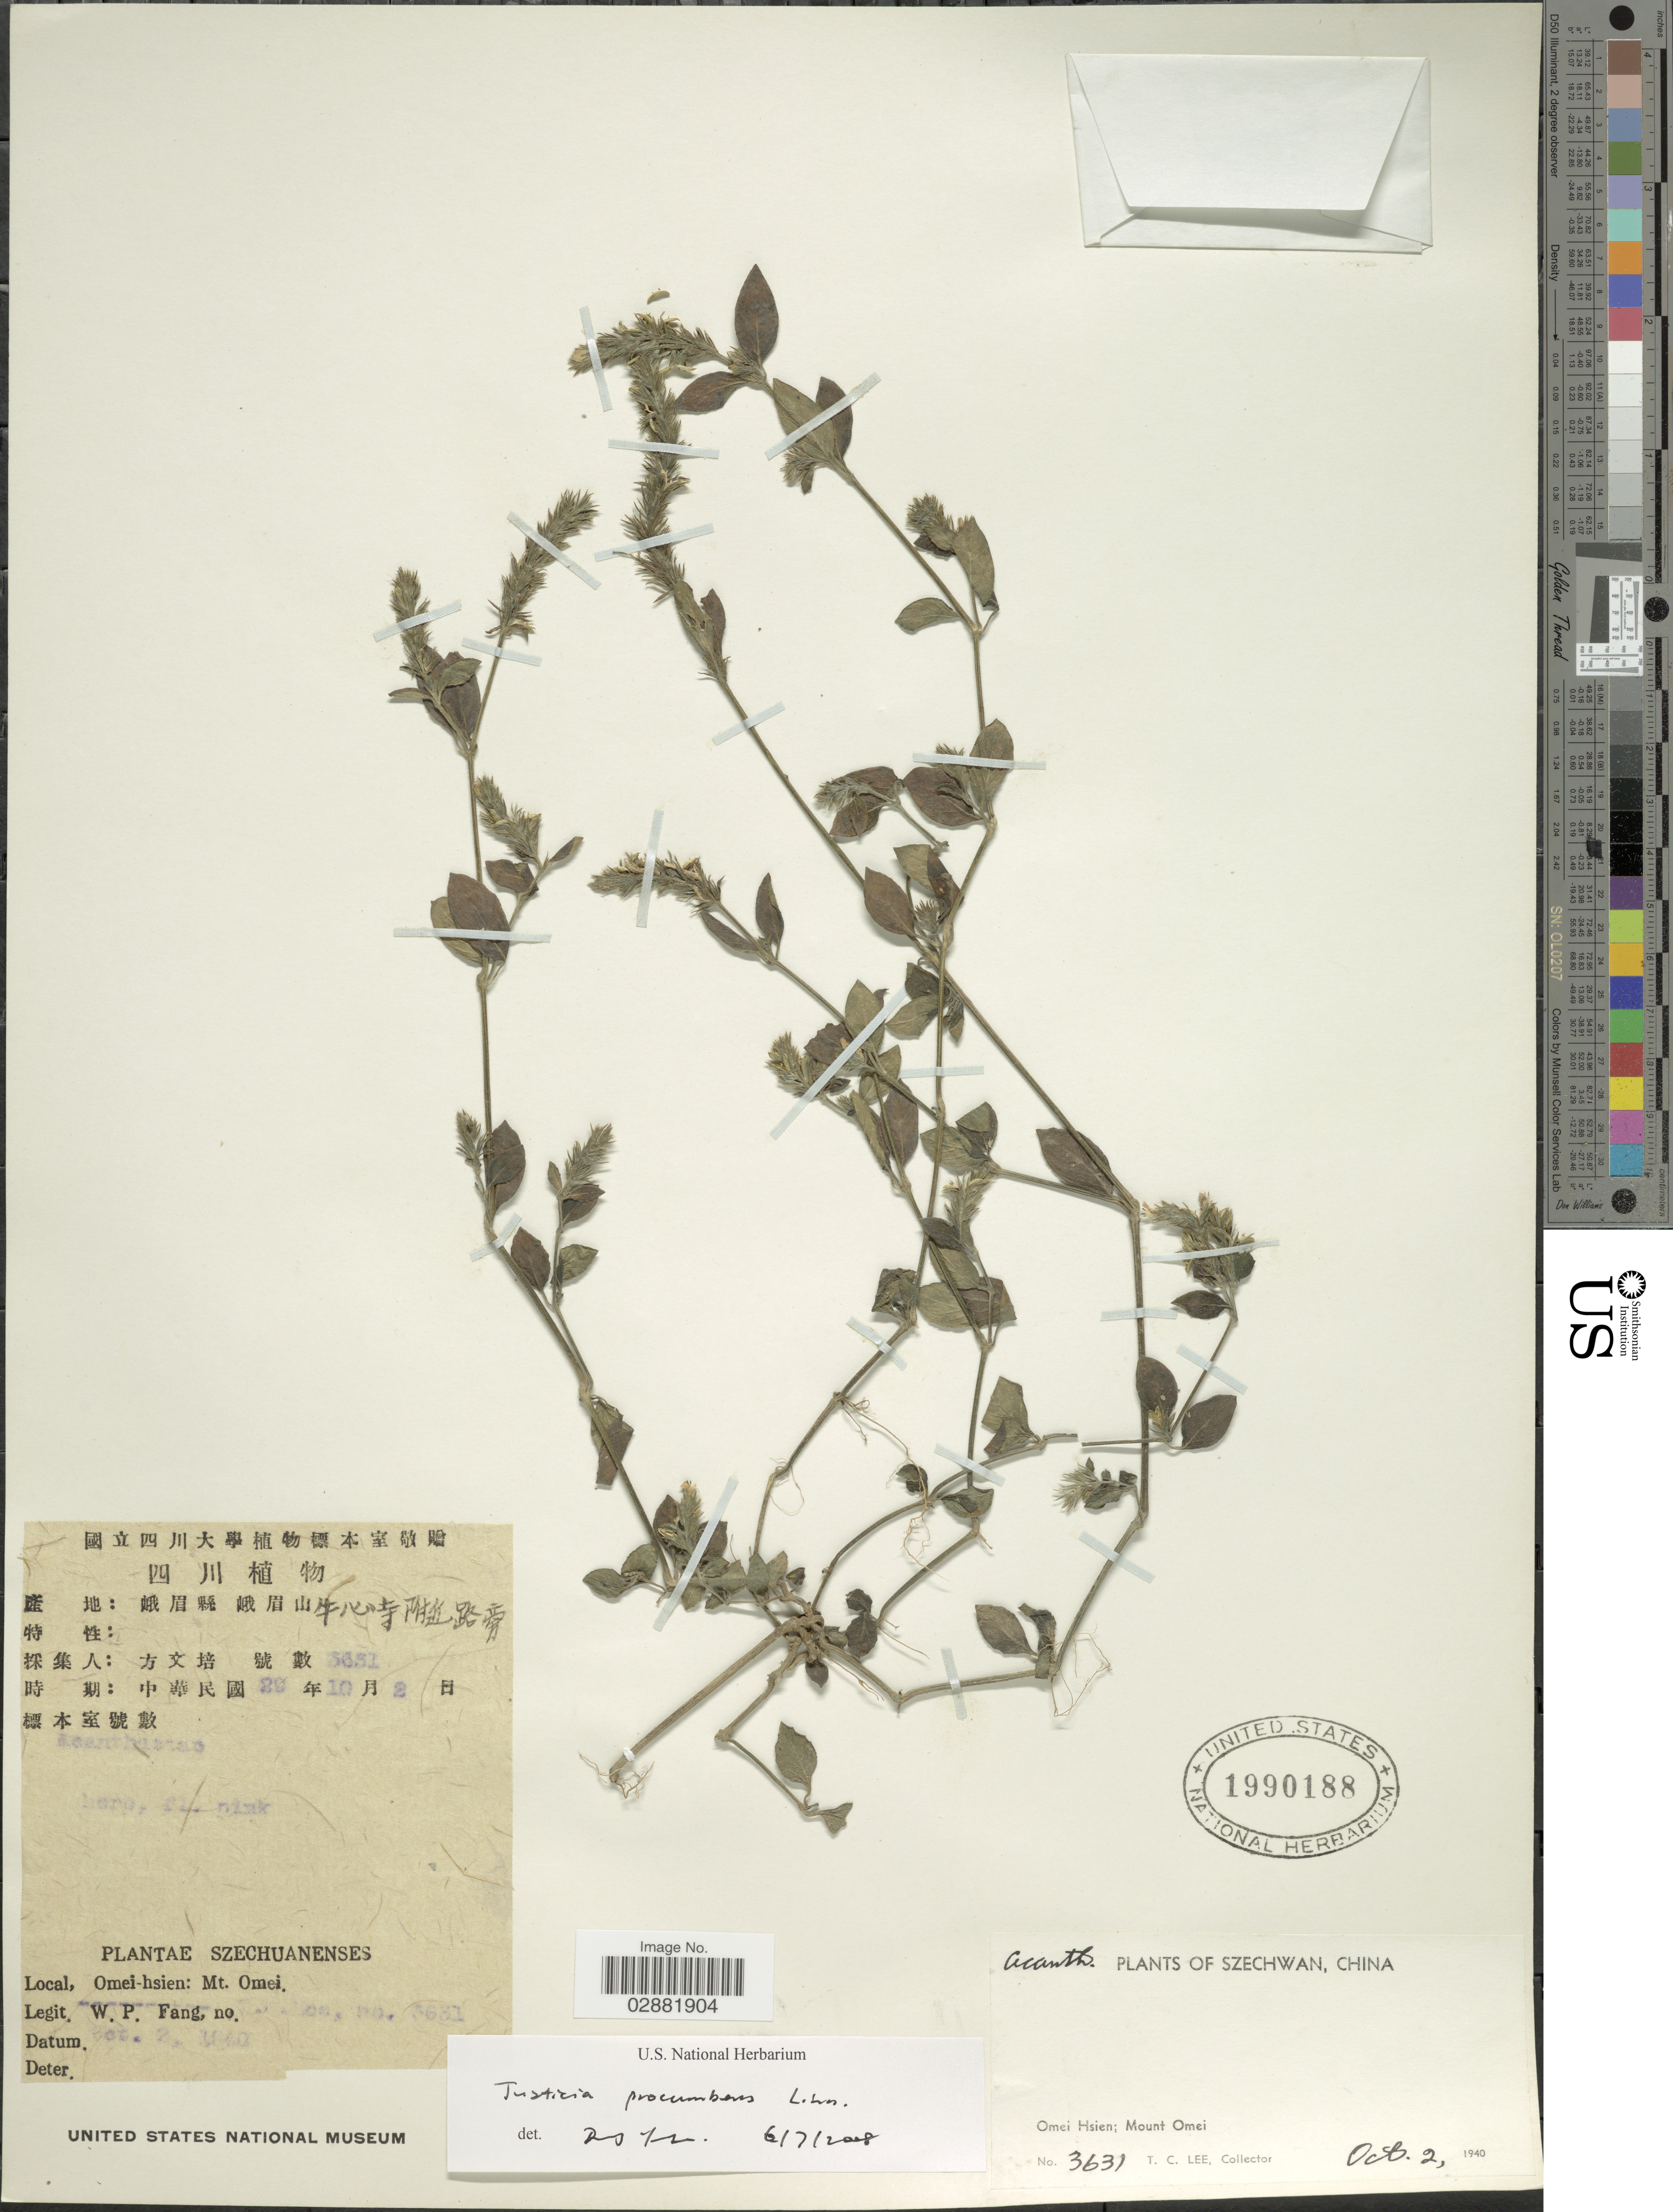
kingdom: Plantae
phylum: Tracheophyta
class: Magnoliopsida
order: Lamiales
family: Acanthaceae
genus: Justicia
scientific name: Justicia procumbens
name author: L.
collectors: W. P. Fang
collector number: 3631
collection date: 1940-10-02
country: China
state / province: Sichuan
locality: Szechwan, Omei Hsien, Mount Omei.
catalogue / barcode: US 1990188